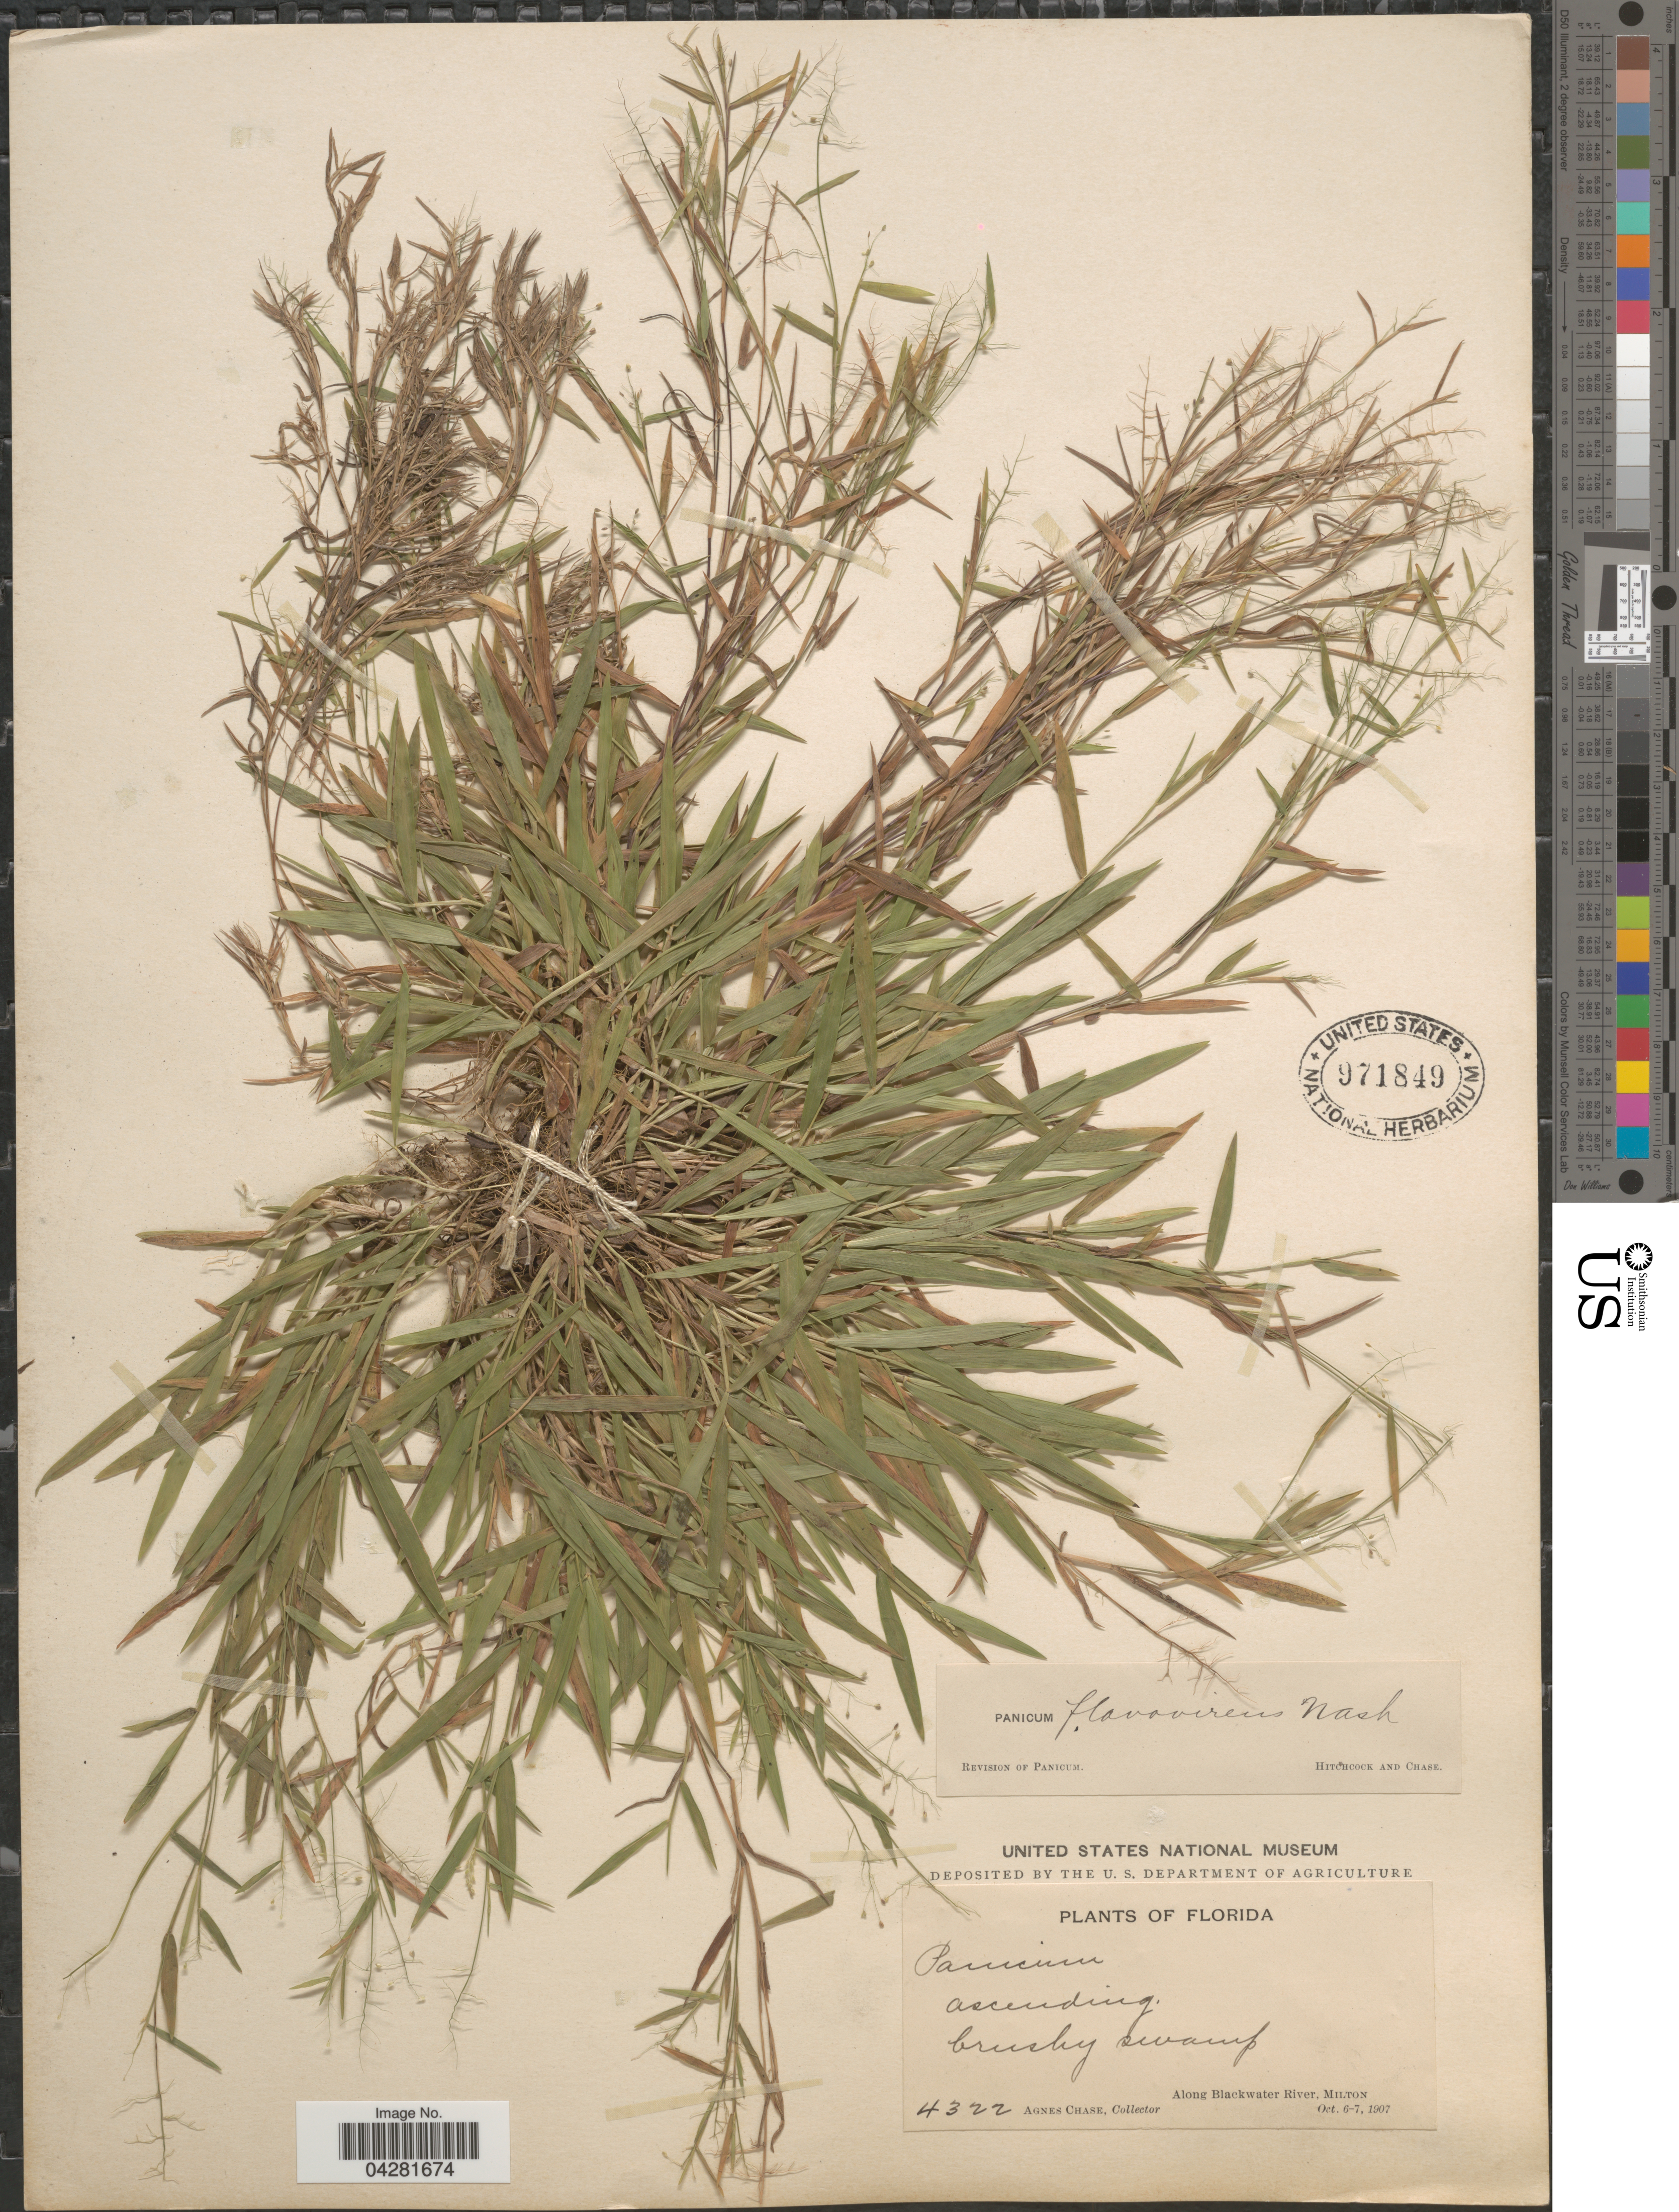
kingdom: Plantae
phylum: Tracheophyta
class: Liliopsida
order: Poales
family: Poaceae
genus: Dichanthelium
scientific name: Dichanthelium ensifolium var. ensifolium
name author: (Baldwin ex Elliot) Gould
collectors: A. Chase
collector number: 4322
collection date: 1907-10-06/1907-10-07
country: United States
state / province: Florida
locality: Along Blackwater River, Milton.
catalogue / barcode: US 971849